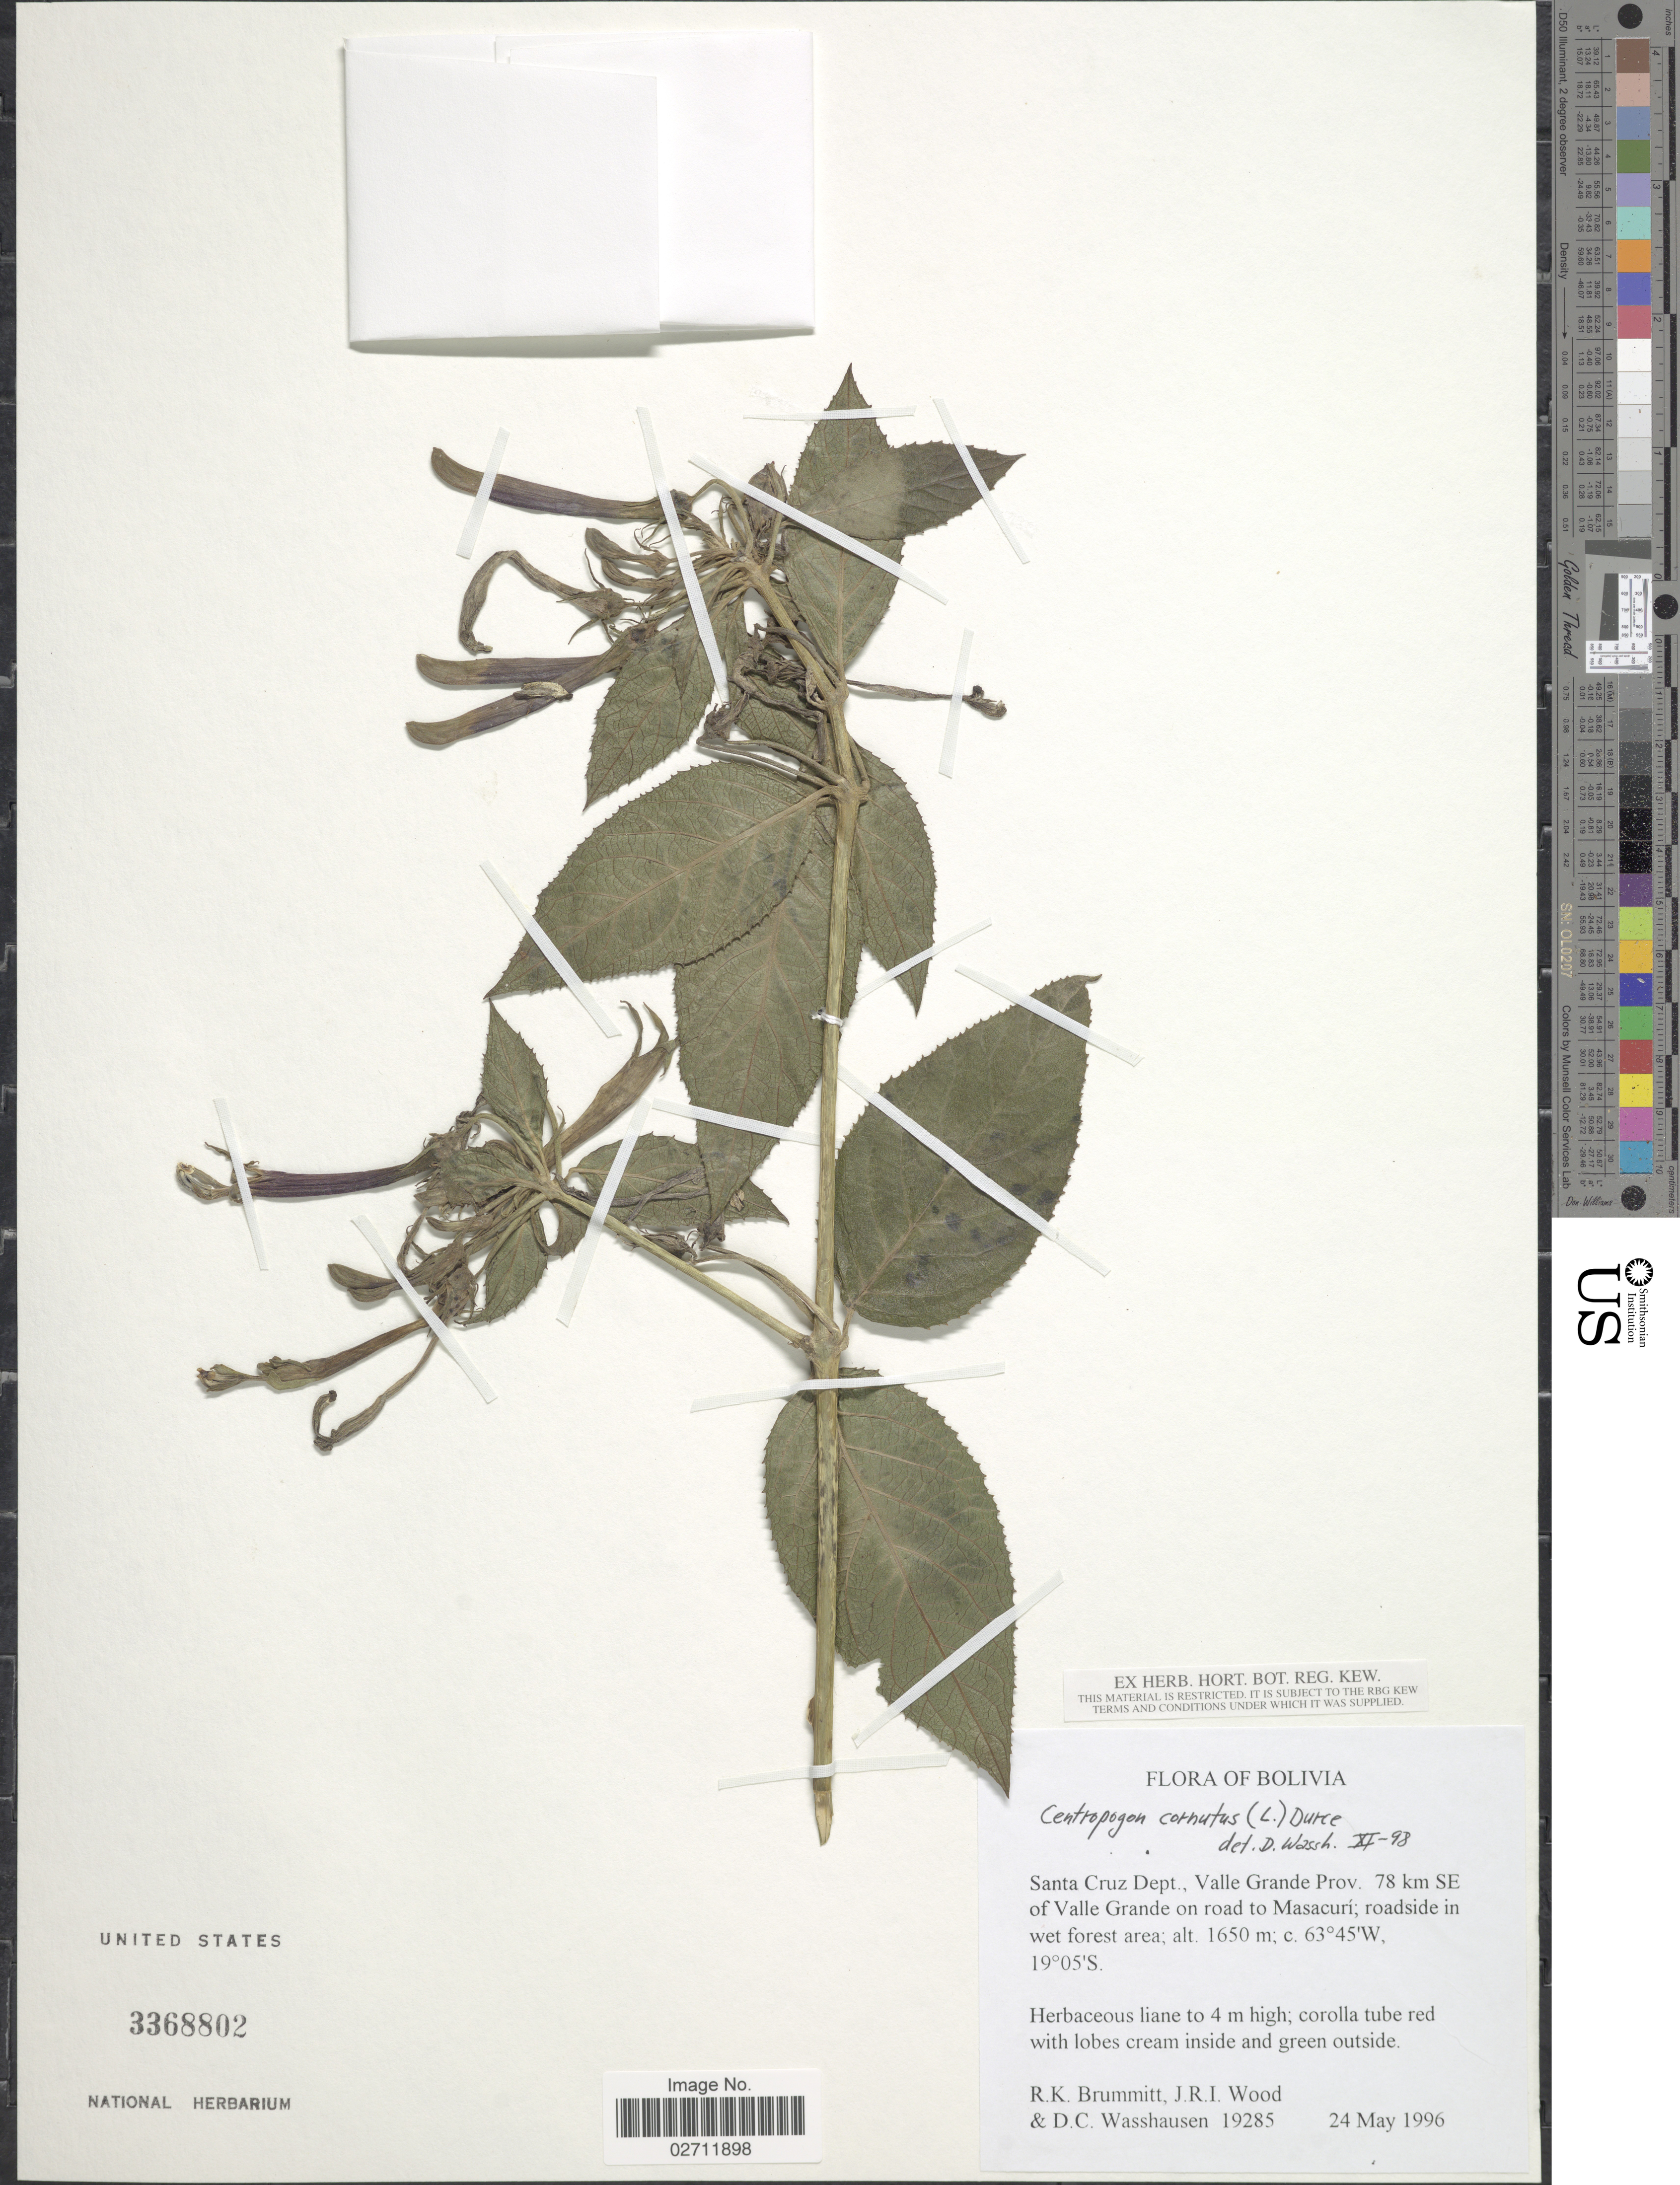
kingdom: Plantae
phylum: Tracheophyta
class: Magnoliopsida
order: Asterales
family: Campanulaceae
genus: Centropogon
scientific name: Centropogon cornutus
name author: (L.) Druce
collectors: R. K. Brummitt, J. R. I. Wood & D. C. Wasshausen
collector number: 19285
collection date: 1996-05-24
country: Bolivia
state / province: Santa Cruz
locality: Valle Grande Prov. 78 km SE of Valle Grande on road to Masacuri; roadside in wet forest area.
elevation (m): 1650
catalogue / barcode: US 3368802